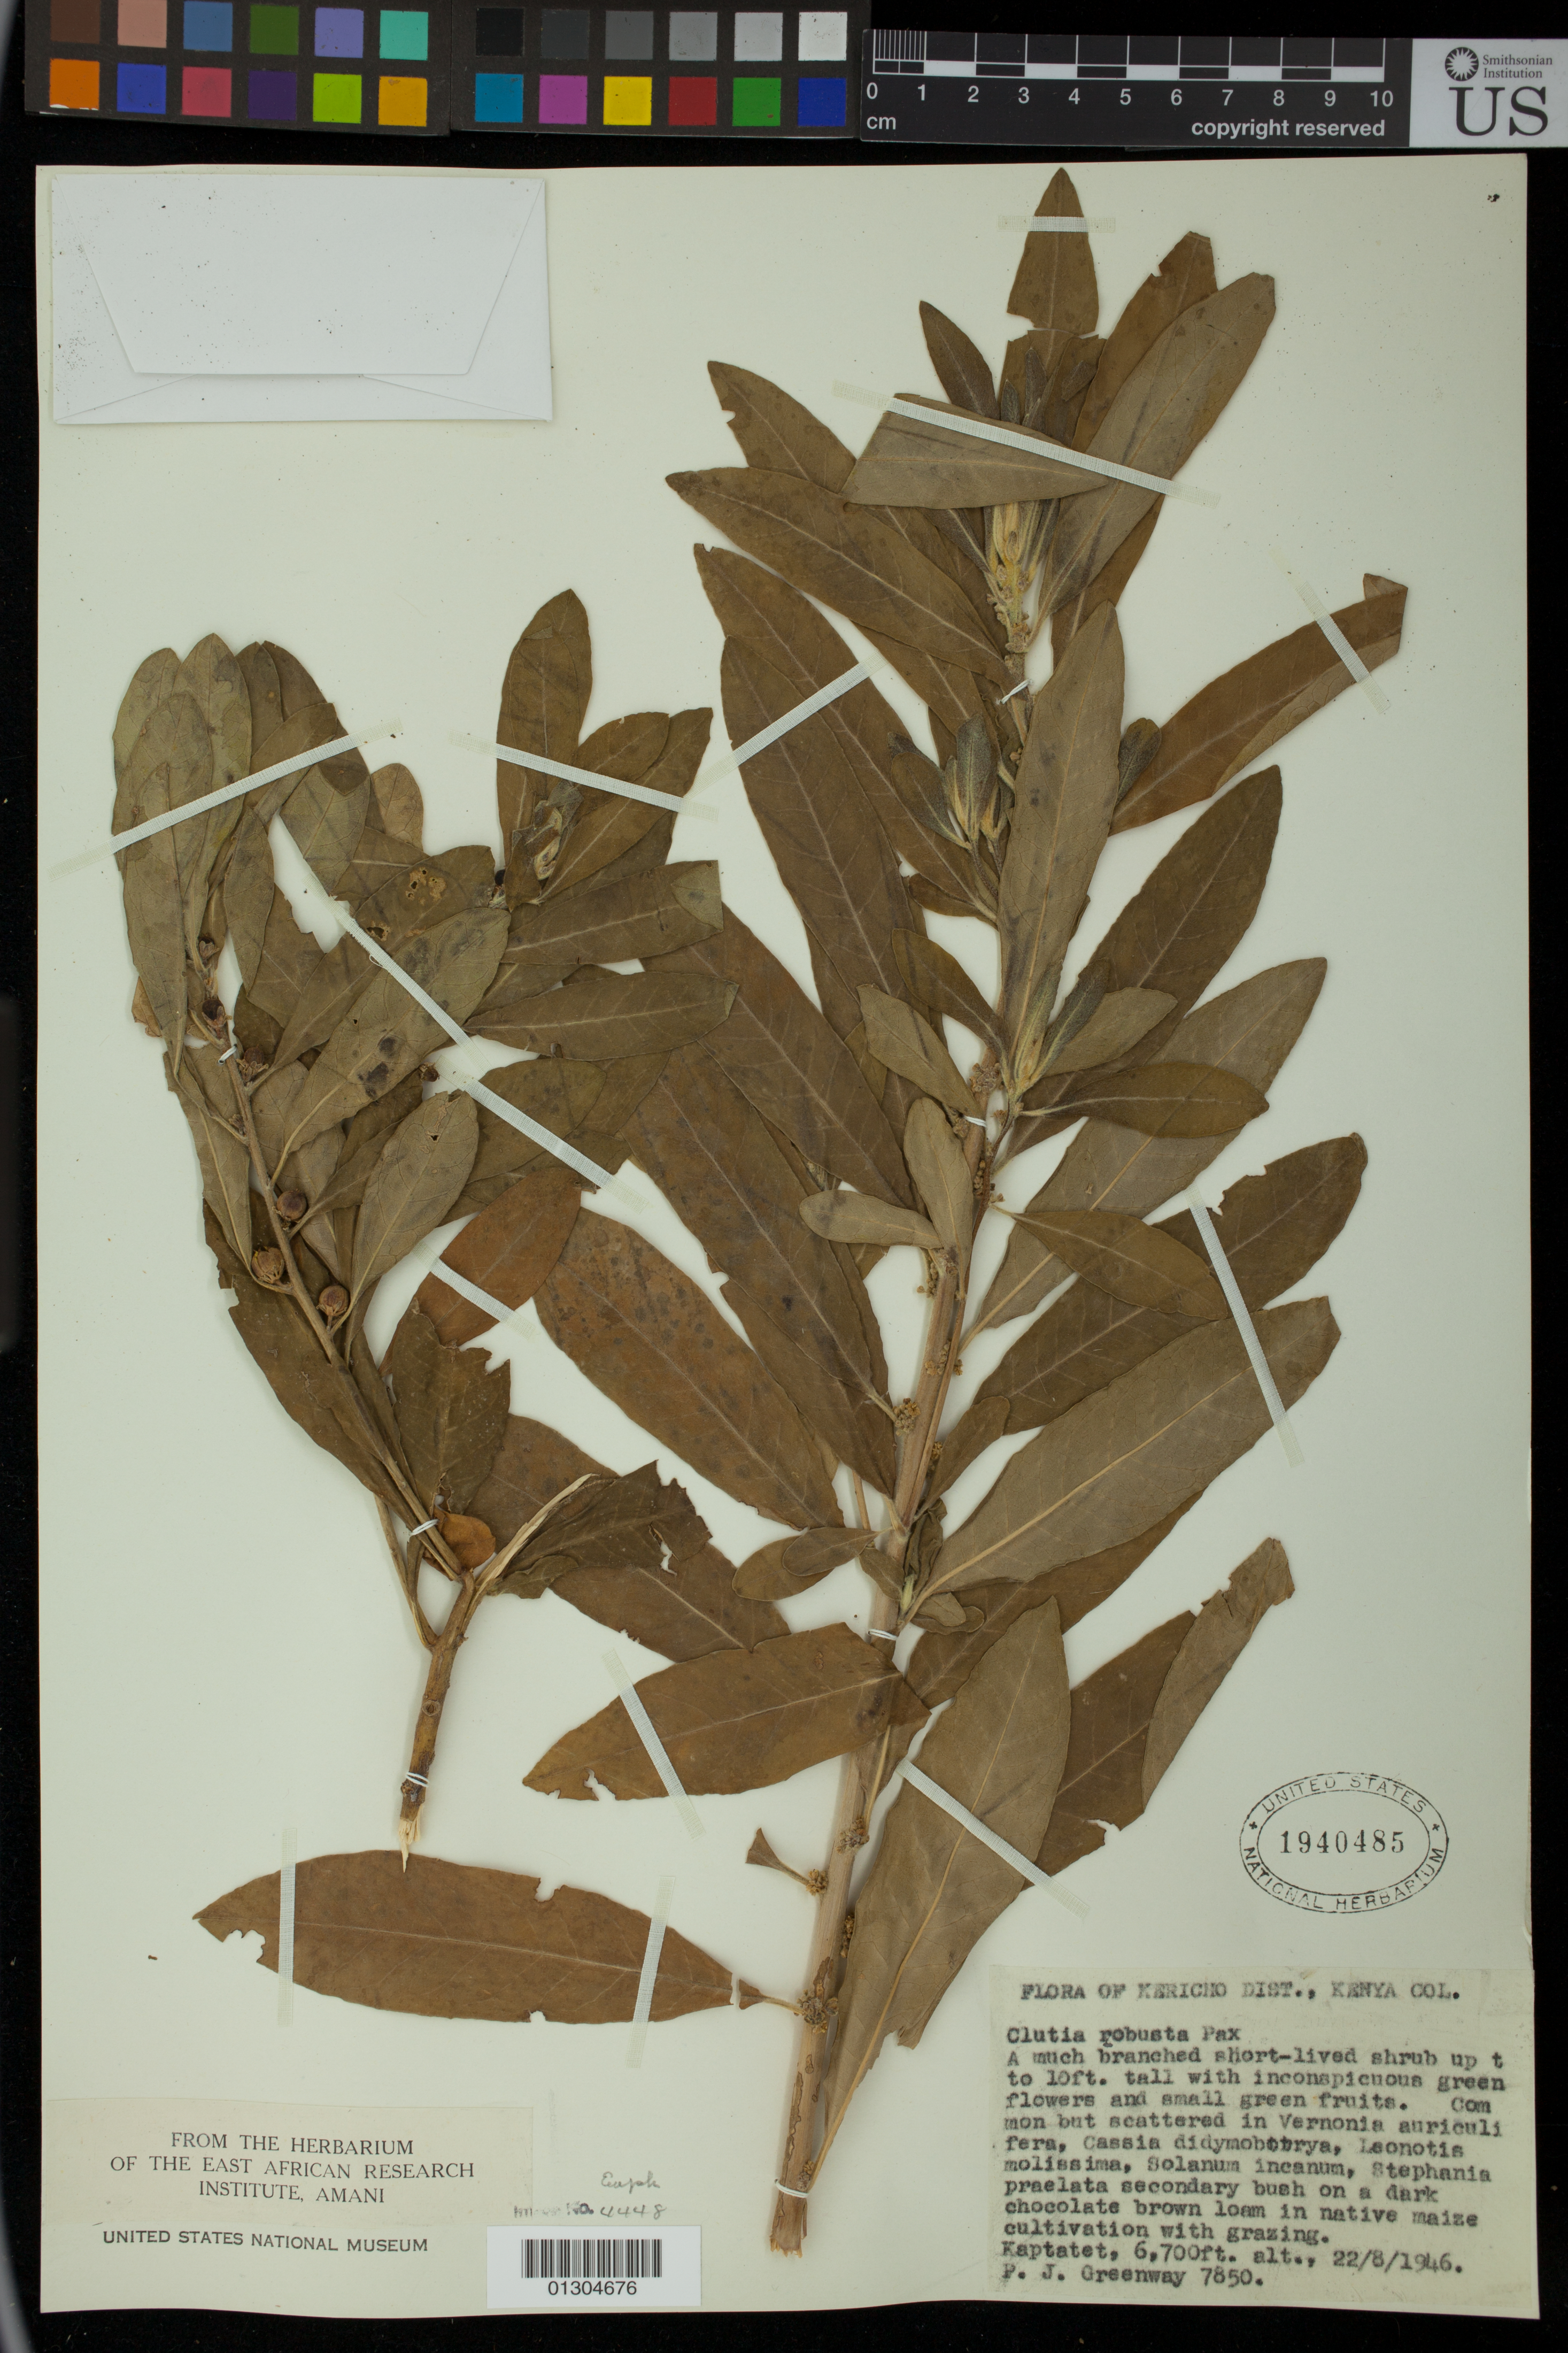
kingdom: Plantae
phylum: Tracheophyta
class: Magnoliopsida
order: Malpighiales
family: Peraceae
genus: Clutia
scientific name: Clutia robusta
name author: Pax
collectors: P. J. Greenway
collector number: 7850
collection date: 1946-08-22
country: Kenya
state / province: Kericho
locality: Kaptatet (Kapkatet)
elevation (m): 2042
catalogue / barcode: US 1940485